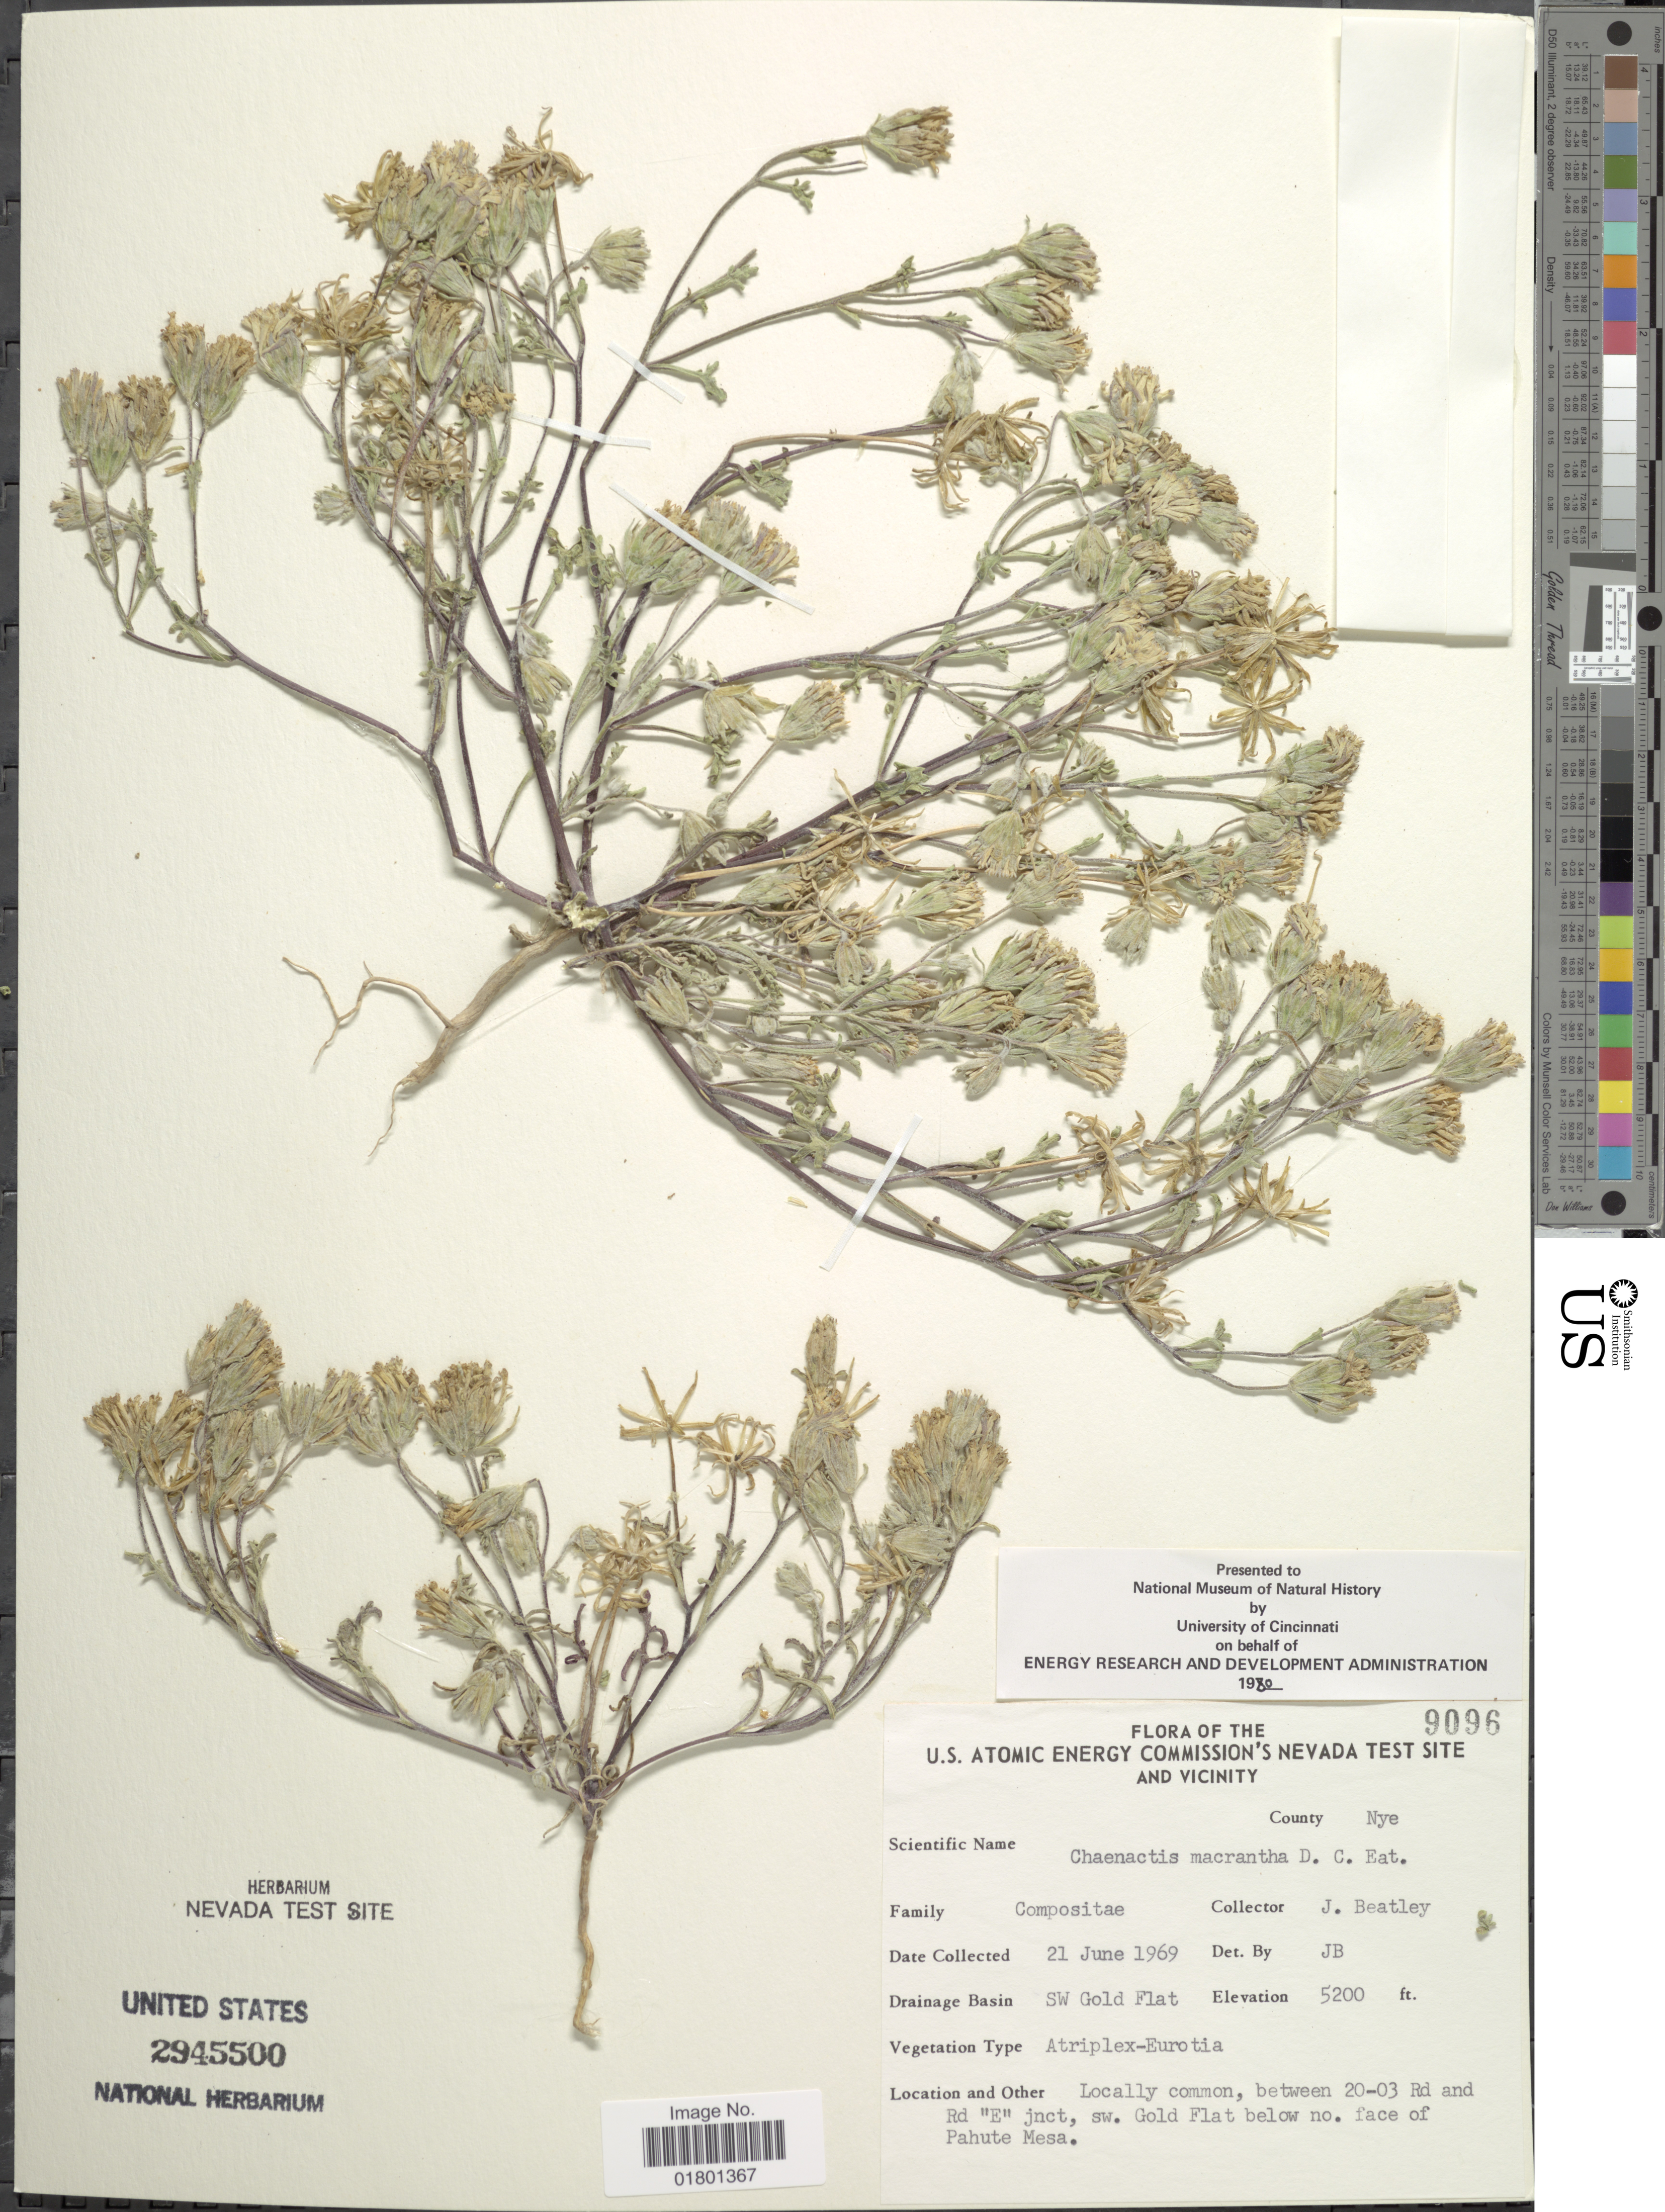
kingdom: Plantae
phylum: Tracheophyta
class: Magnoliopsida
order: Asterales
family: Asteraceae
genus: Chaenactis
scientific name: Chaenactis macrantha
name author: D.C. Eaton in C. King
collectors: J. C. Beatley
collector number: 9096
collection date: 1969-06-21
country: United States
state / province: Nevada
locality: U.S. Atomic Energy Commission's Nevada Test Site and Vicinity, County Nye, SW Gold Flat, Locally common, between 20-03 Rd and Rd "E" jnct, sw. Gold Flat below no. face of Pahute Mesa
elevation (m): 1585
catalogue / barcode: US 2945500